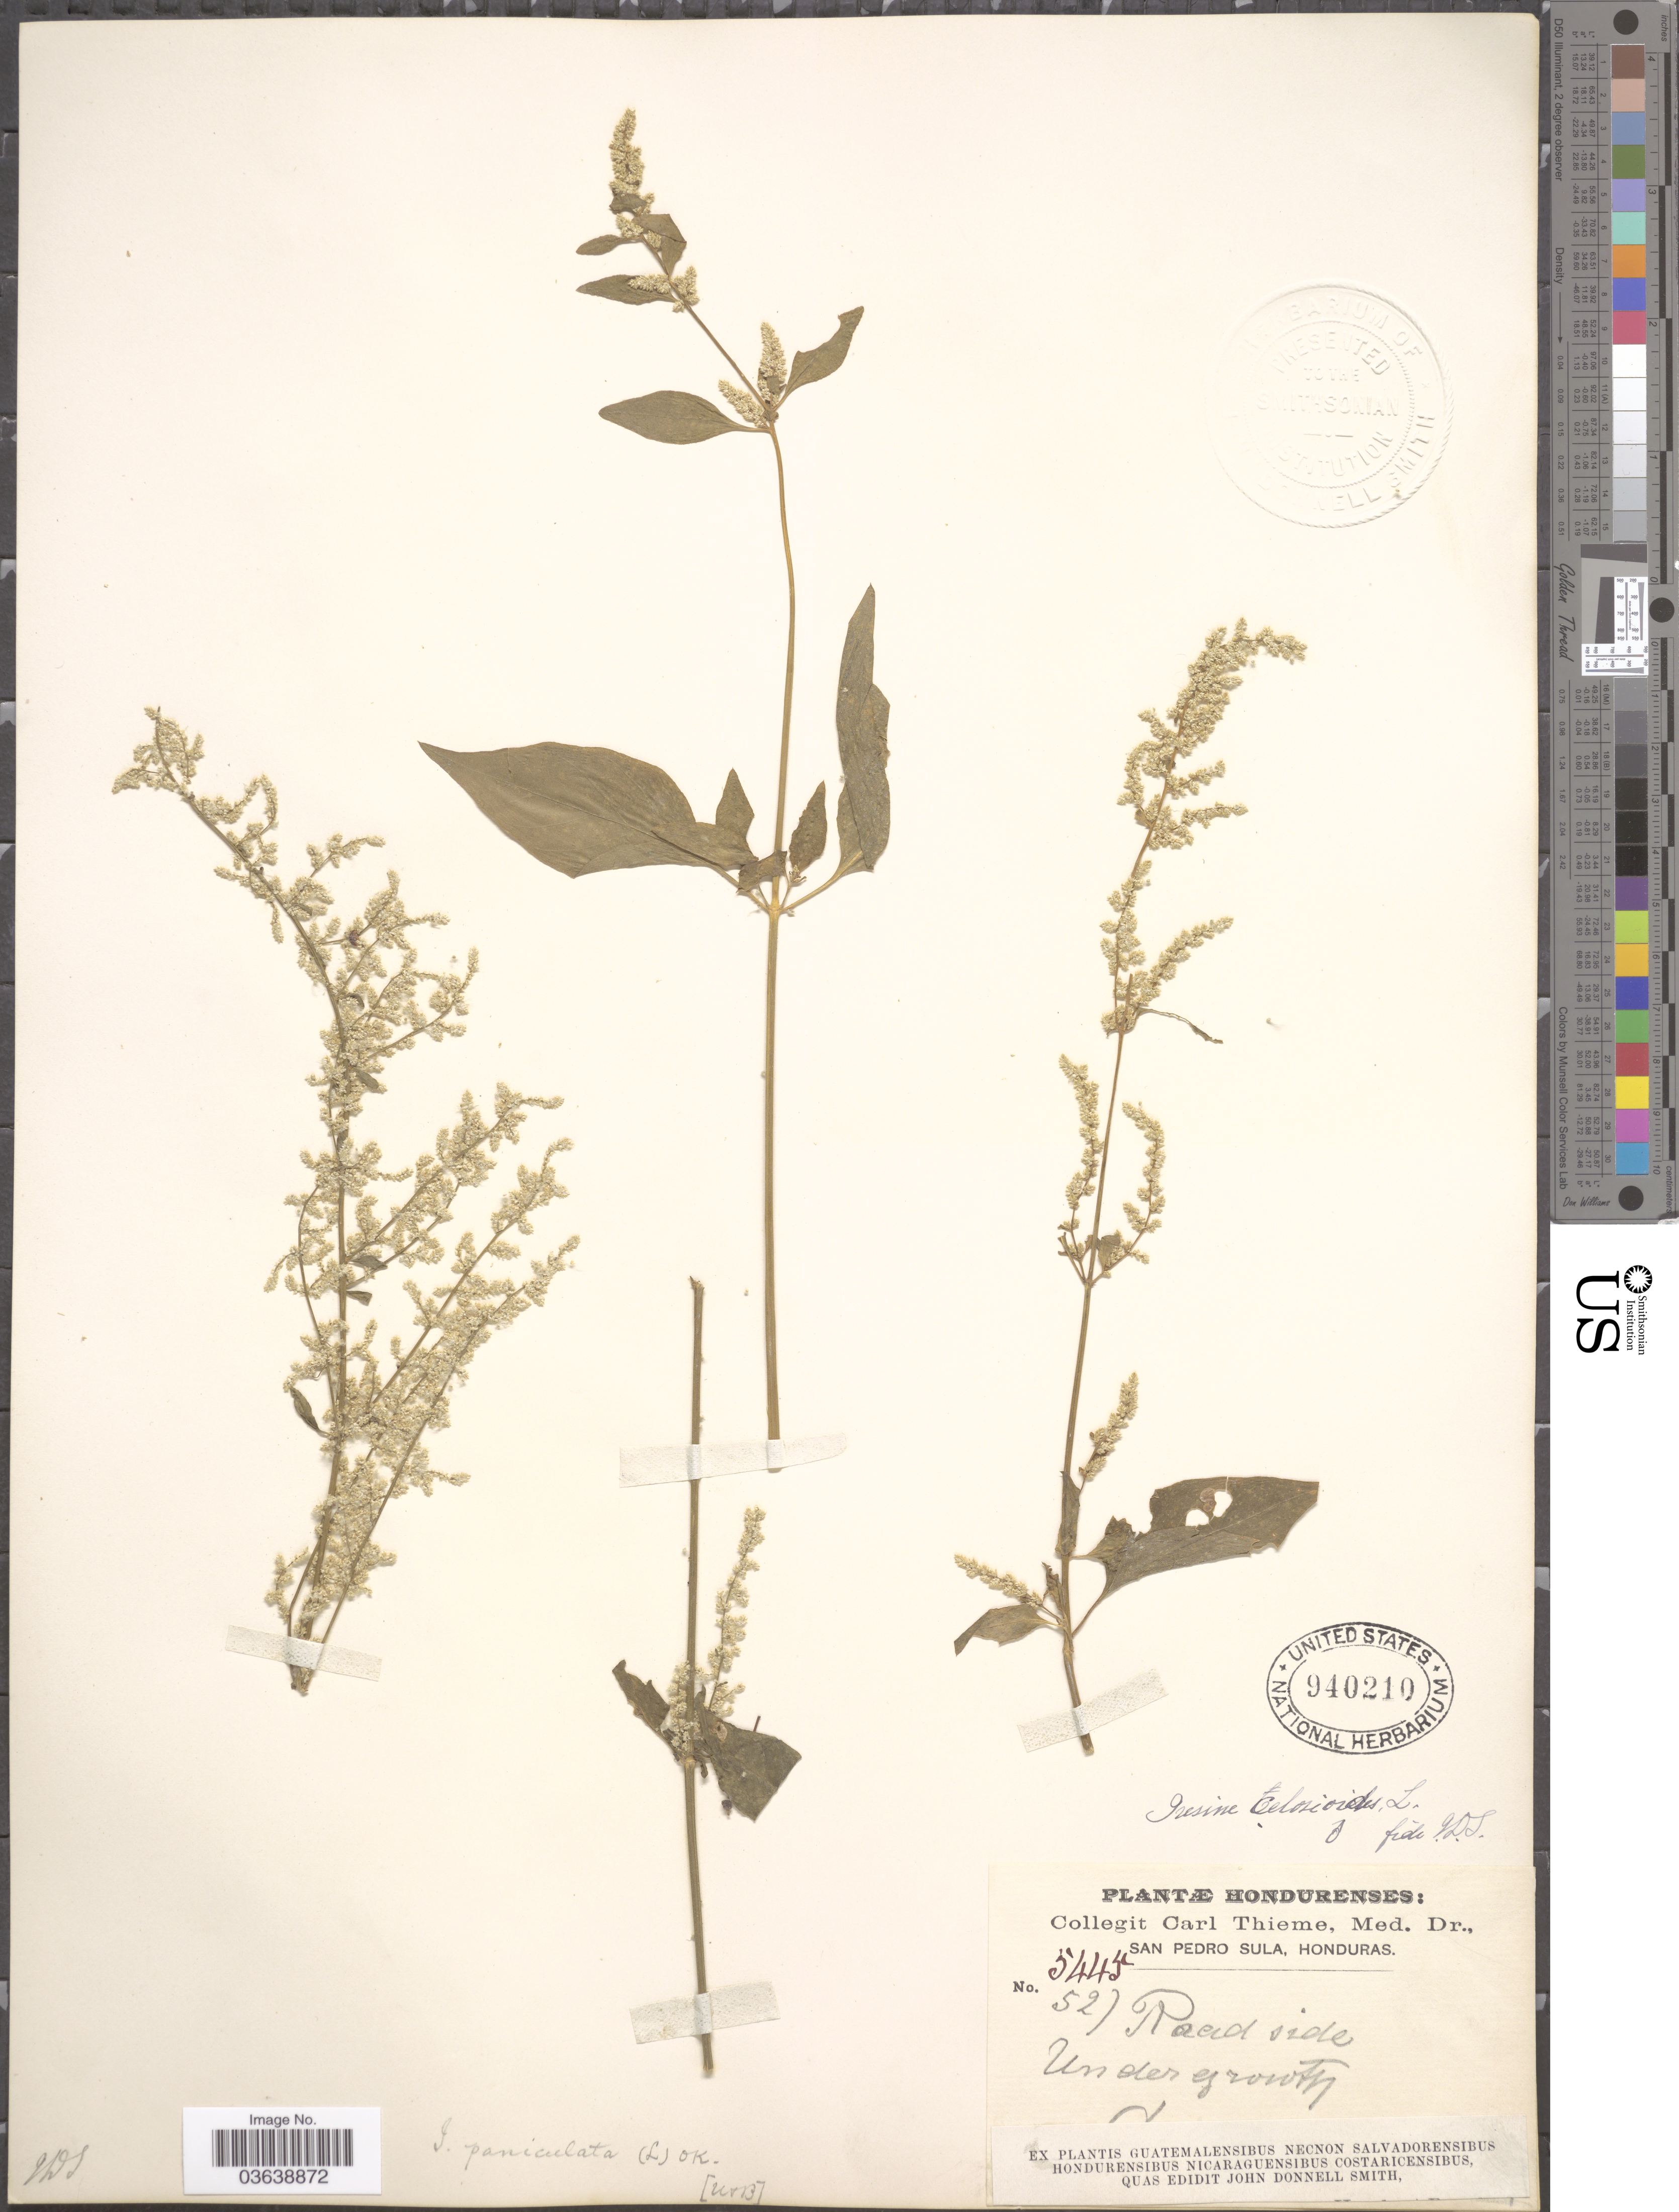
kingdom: Plantae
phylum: Tracheophyta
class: Magnoliopsida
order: Caryophyllales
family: Amaranthaceae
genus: Iresine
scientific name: Iresine diffusa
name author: Humb. & Bonpl. ex Willd.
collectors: C. Thieme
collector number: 5445/527?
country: Honduras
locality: Roadside.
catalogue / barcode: US 940210